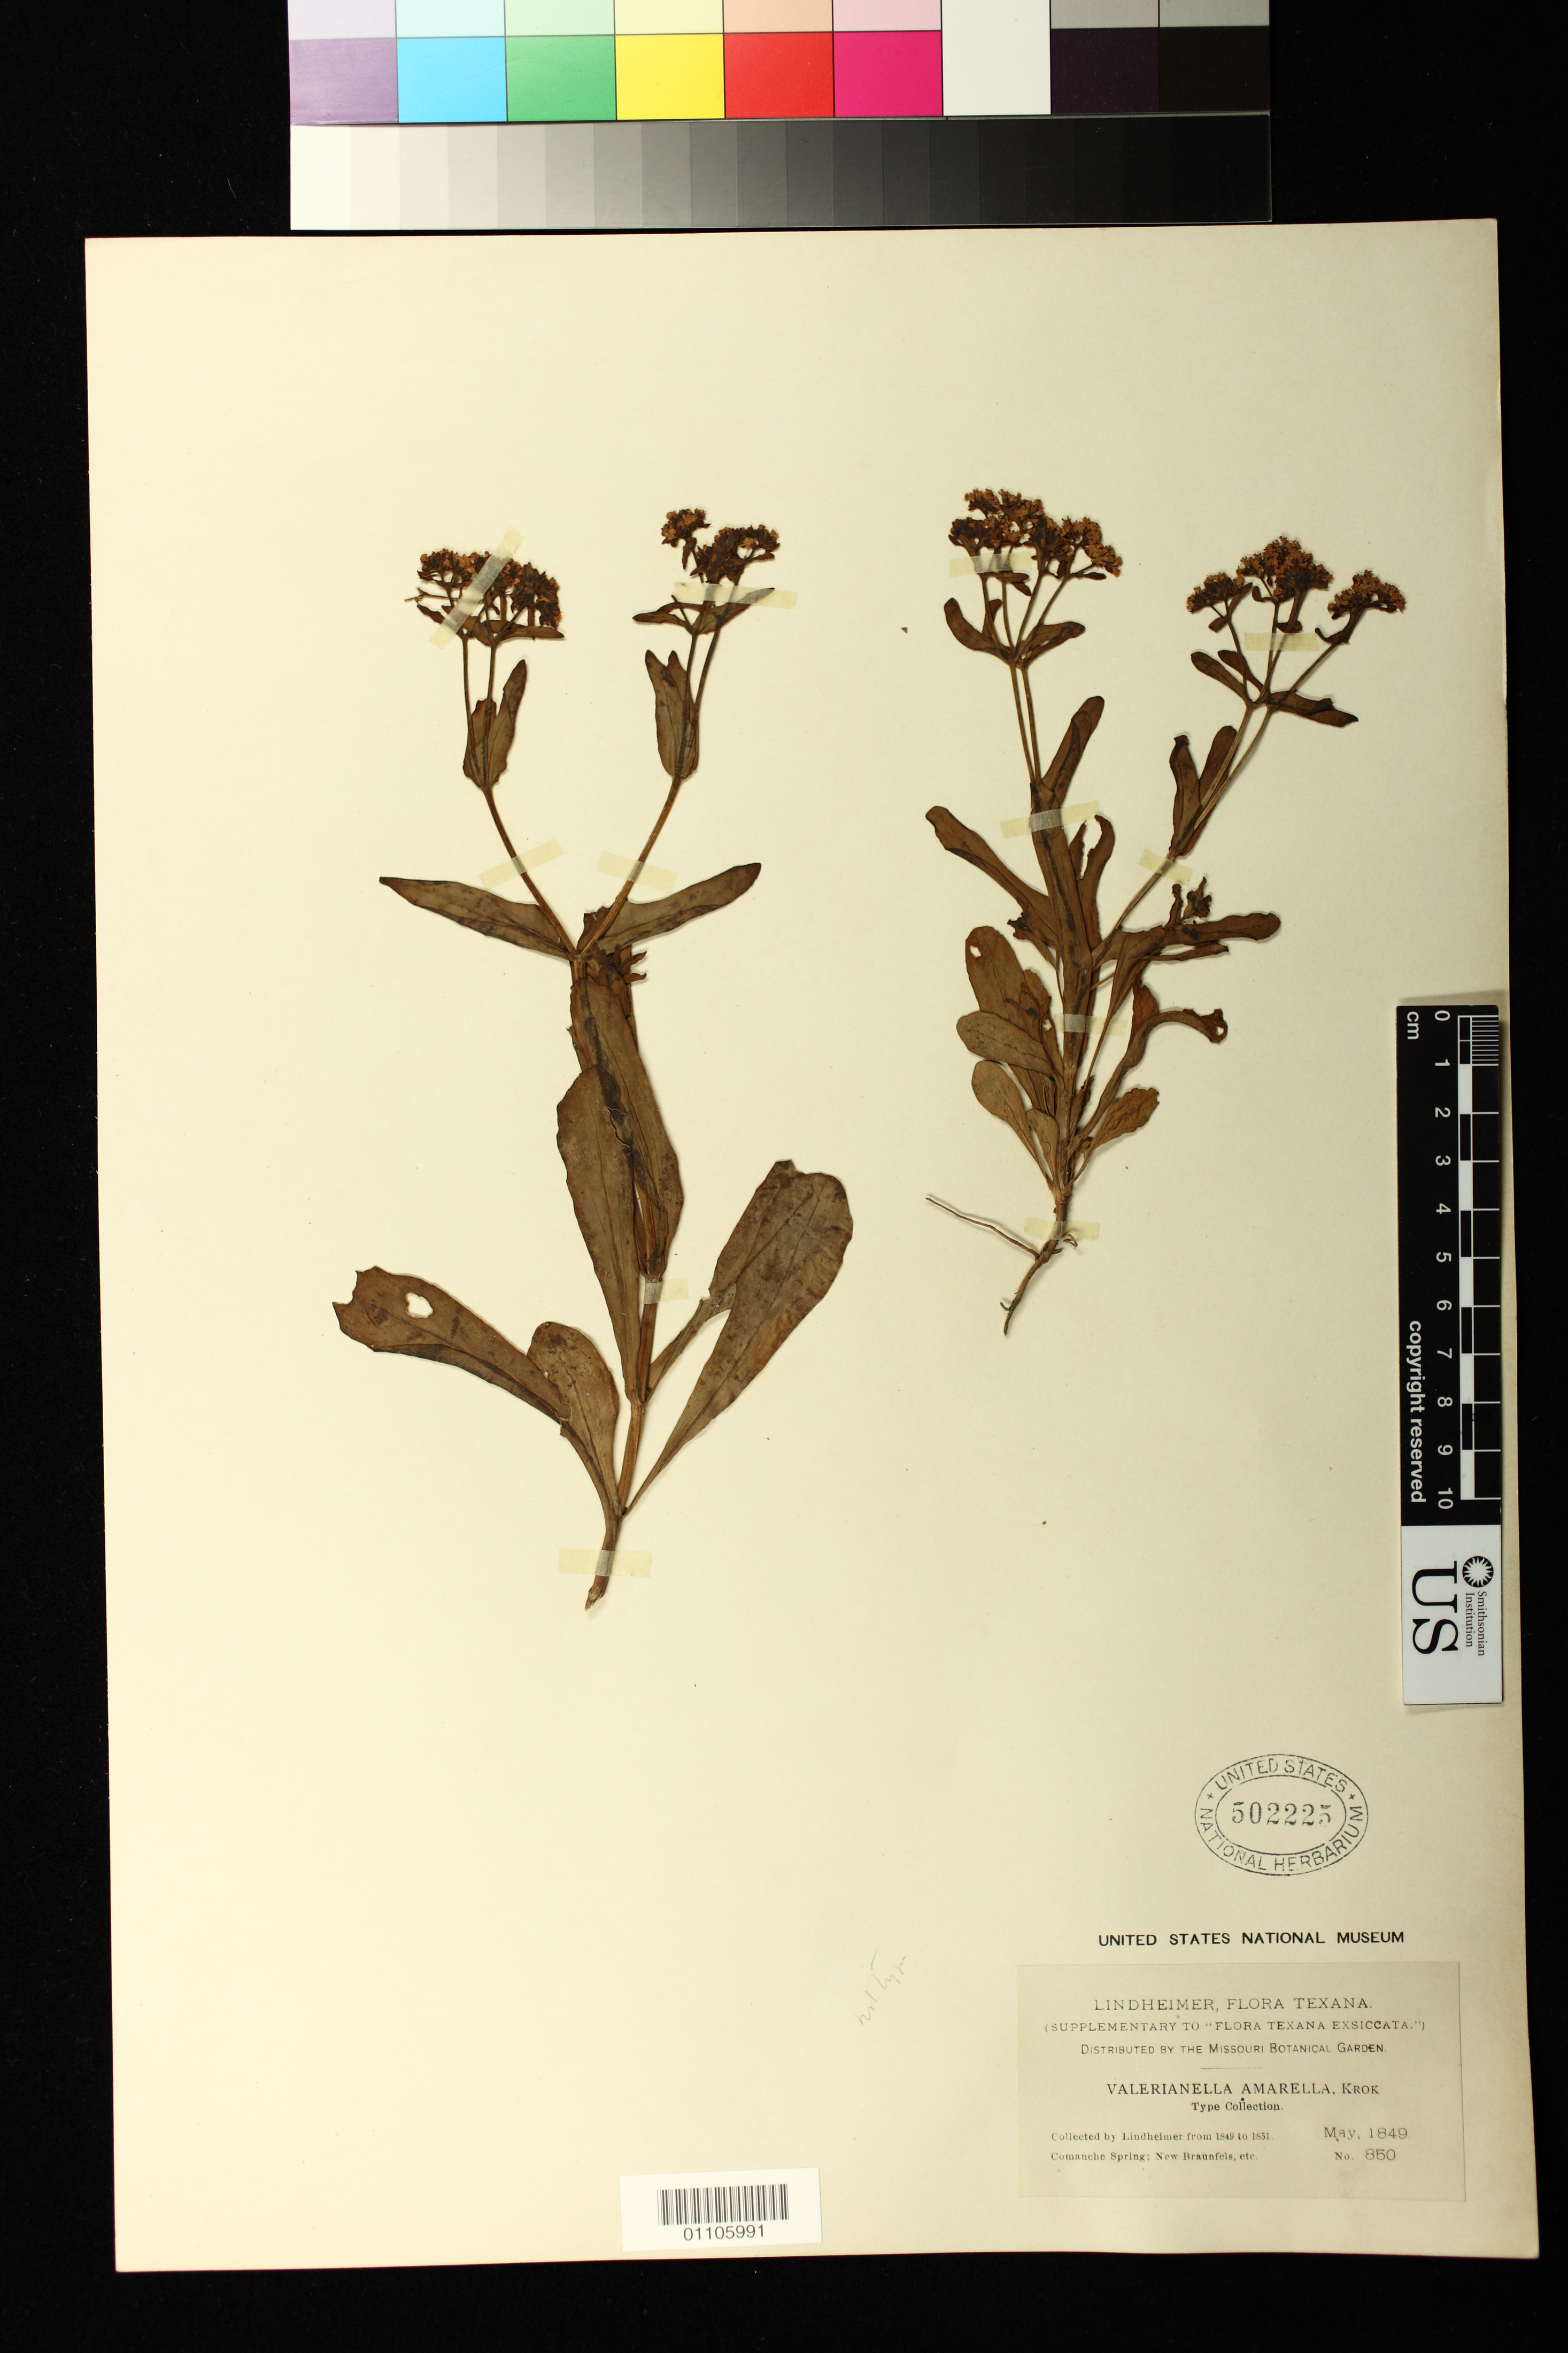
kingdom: Plantae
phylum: Tracheophyta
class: Magnoliopsida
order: Dipsacales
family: Caprifoliaceae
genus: Fedia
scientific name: Fedia amarella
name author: Lindh. ex Engelm. in A. Gray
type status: Type Collection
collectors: F. J. Lindheimer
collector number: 850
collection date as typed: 1849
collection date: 1849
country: United States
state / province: Texas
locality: Comanche Spring, New Braunfels.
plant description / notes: No collection number cited in protologue; US has 2 specimens numbered Lindheimer 850 & 851 but data otherwise the same.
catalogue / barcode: US 502225